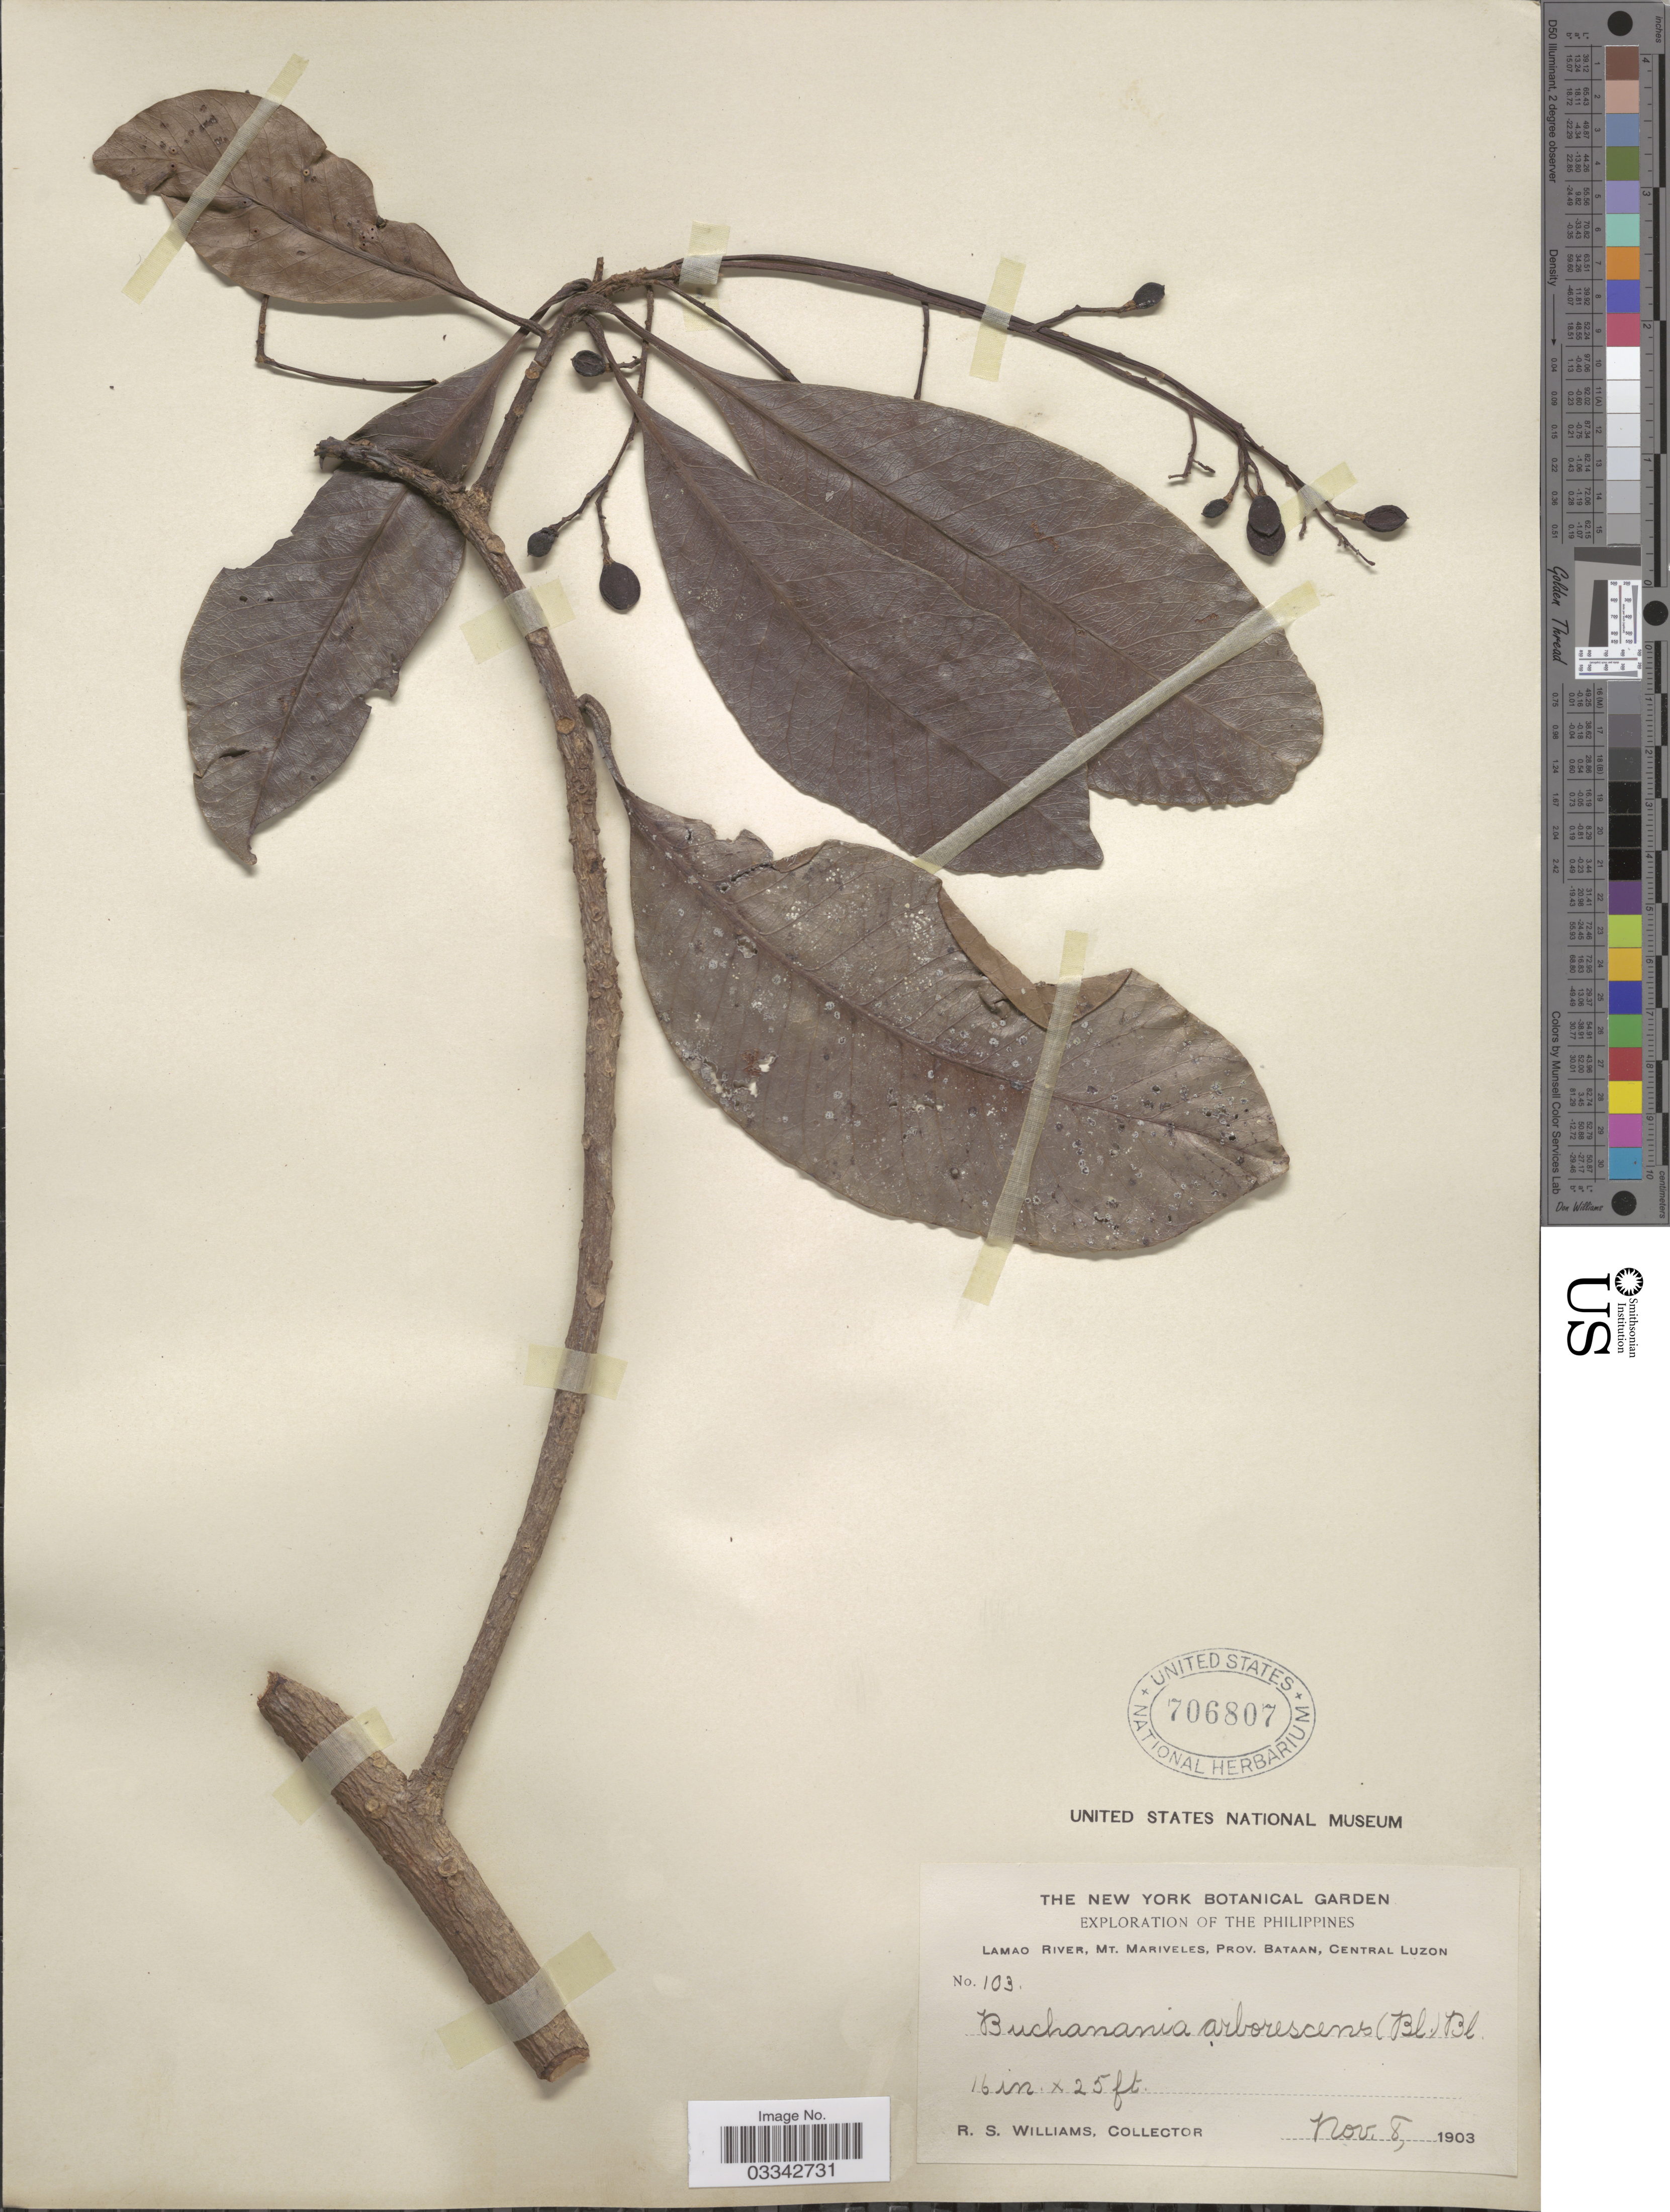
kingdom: Plantae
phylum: Tracheophyta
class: Magnoliopsida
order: Sapindales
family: Anacardiaceae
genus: Buchanania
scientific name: Buchanania arborescens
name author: (Blume) Blume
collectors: R. S. Williams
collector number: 103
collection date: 1903-11-08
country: Philippines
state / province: Central Luzon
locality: Lamao River, Mt. Mariveles, Prov. Bataan.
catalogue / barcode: US 706807